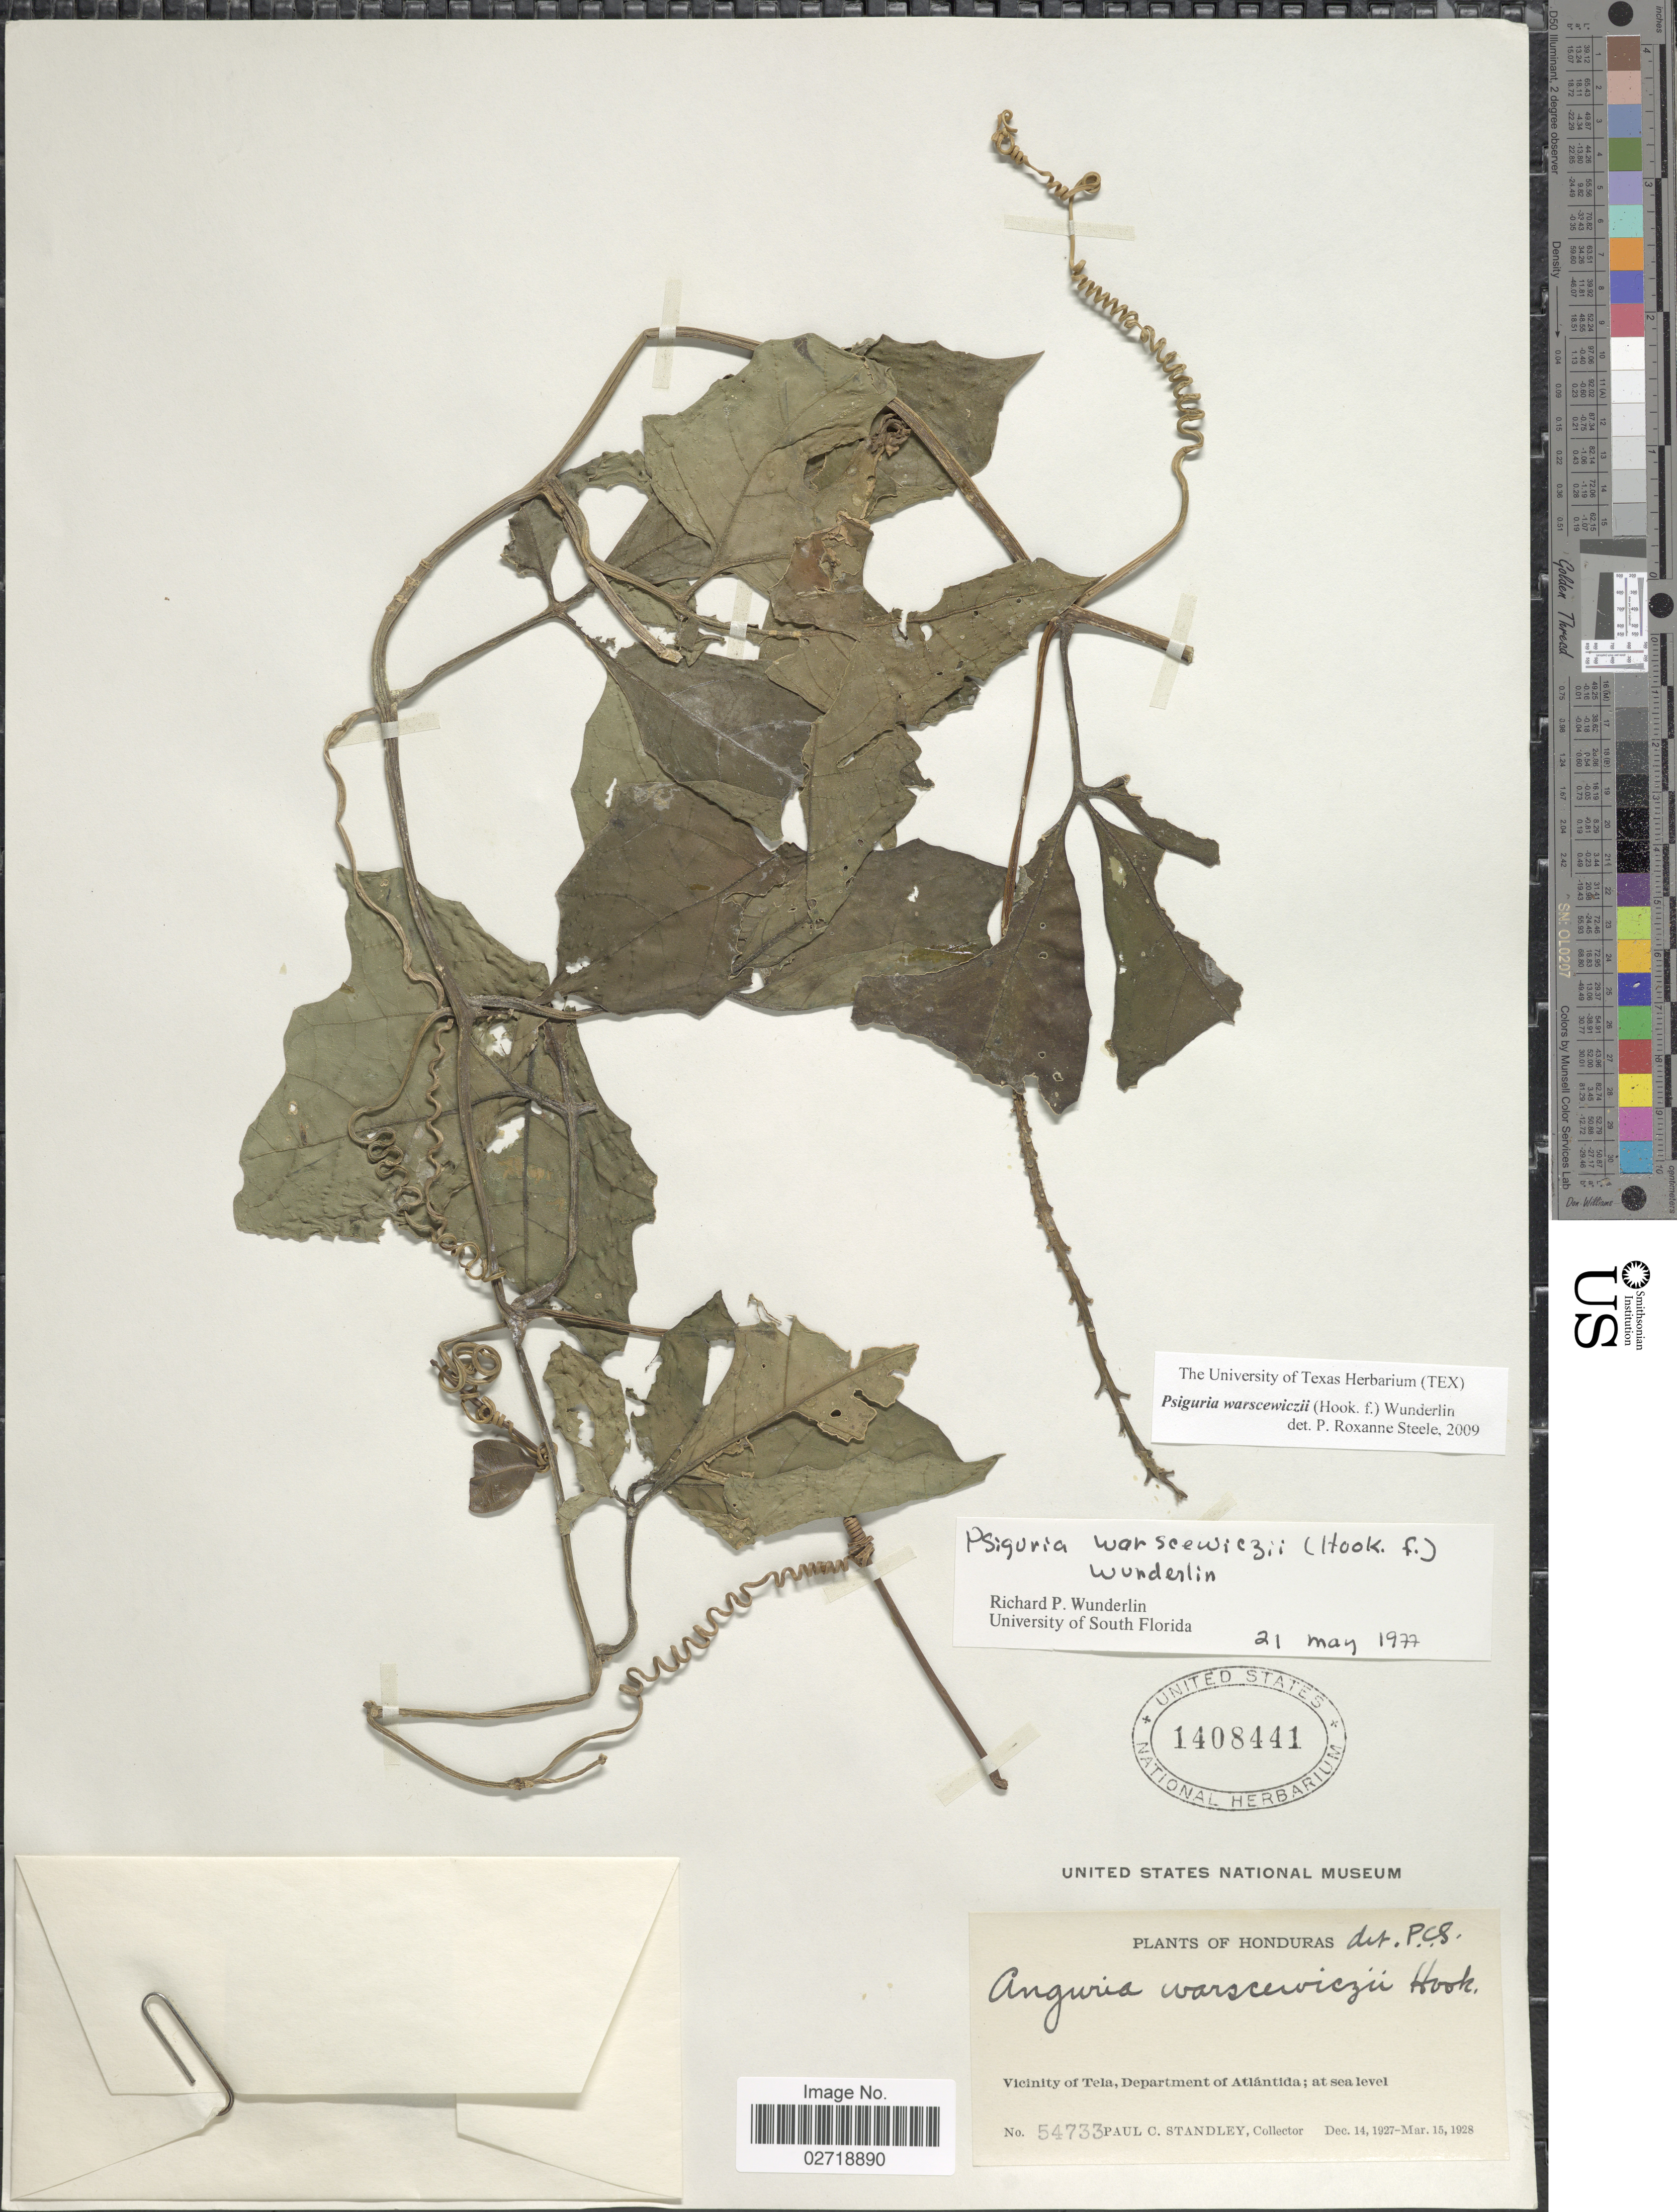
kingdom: Plantae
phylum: Tracheophyta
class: Magnoliopsida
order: Cucurbitales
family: Cucurbitaceae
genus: Psiguria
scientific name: Psiguria warscewiczii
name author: (Hook. f.) Wunderlin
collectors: P. C. Standley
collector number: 54733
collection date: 1927-12-14/1928-03-15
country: Honduras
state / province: Atlántida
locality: Vicinity of Tela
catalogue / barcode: US 1408441